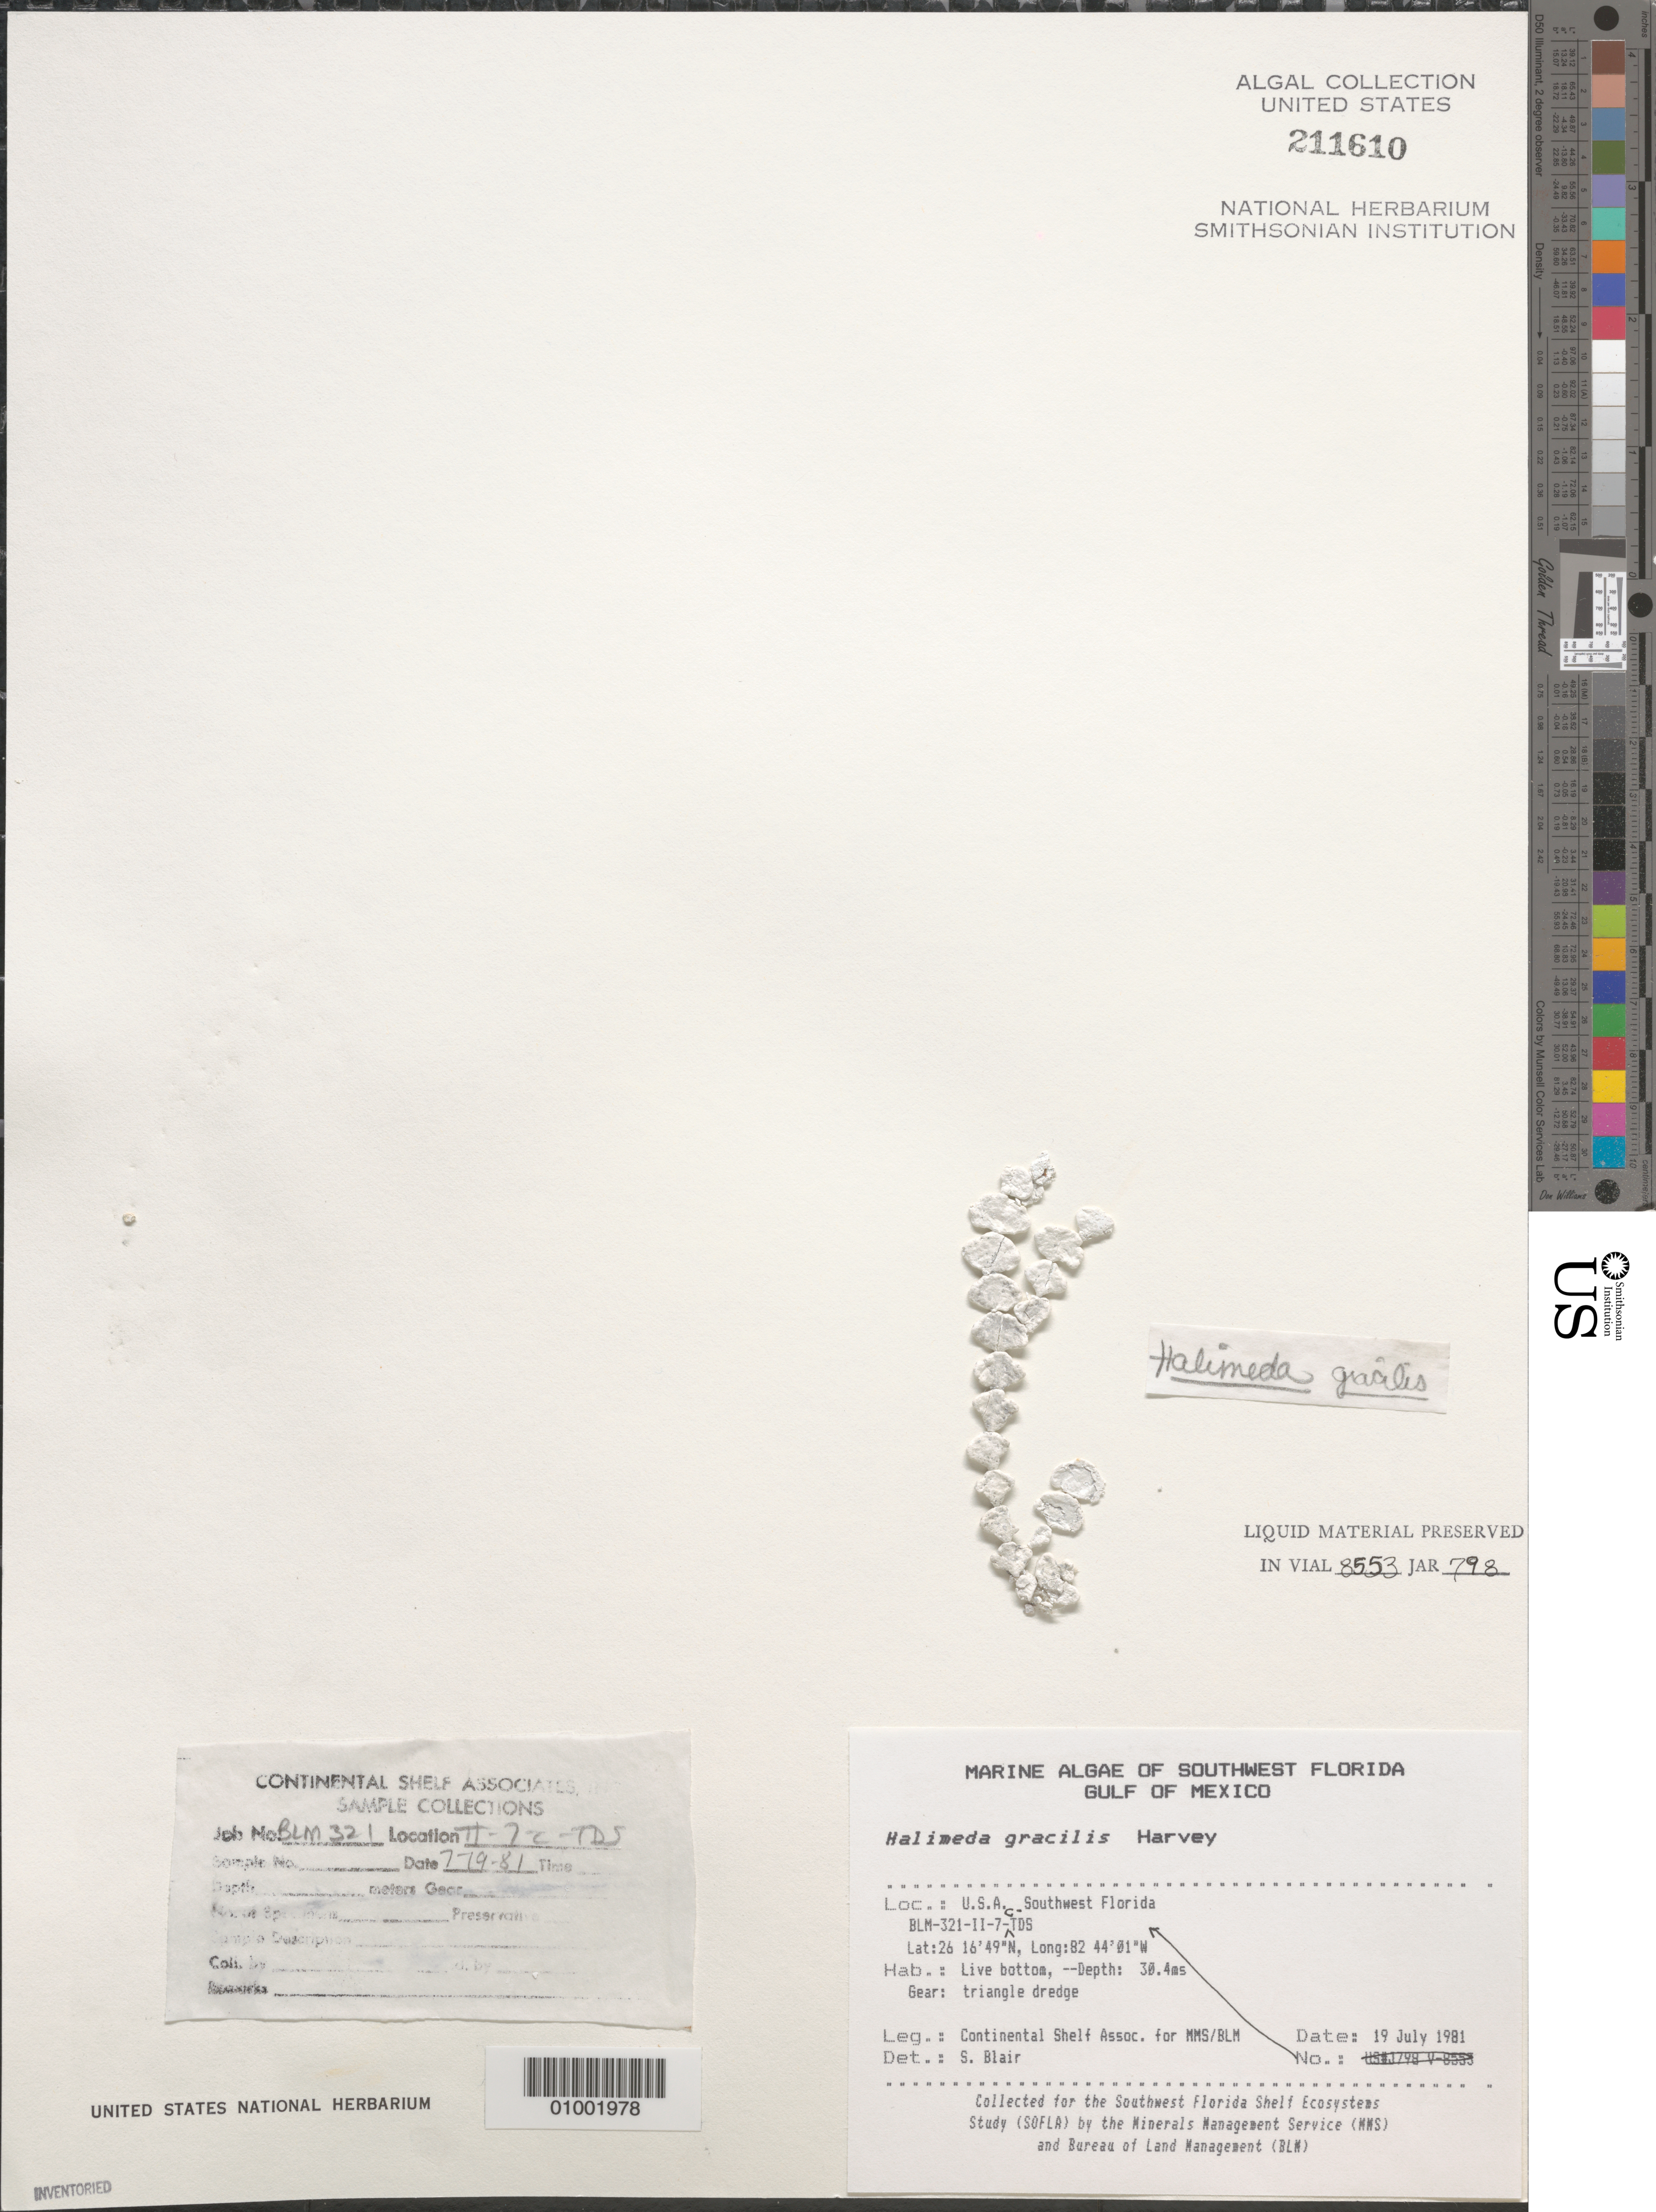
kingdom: Plantae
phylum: Chlorophyta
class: Ulvophyceae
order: Bryopsidales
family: Halimedaceae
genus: Halimeda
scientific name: Halimeda gracilis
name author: Harv. ex J. Agardh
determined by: Blair, S. M.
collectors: Continental Shelf Associates for the MMS/BLM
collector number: BLM-321-II-7-C-TDS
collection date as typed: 19 Jul 1981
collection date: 1981-07-19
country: United States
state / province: Florida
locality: Gulf of Mexico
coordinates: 26 16'49"N, 82 44'01"W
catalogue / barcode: US 211610